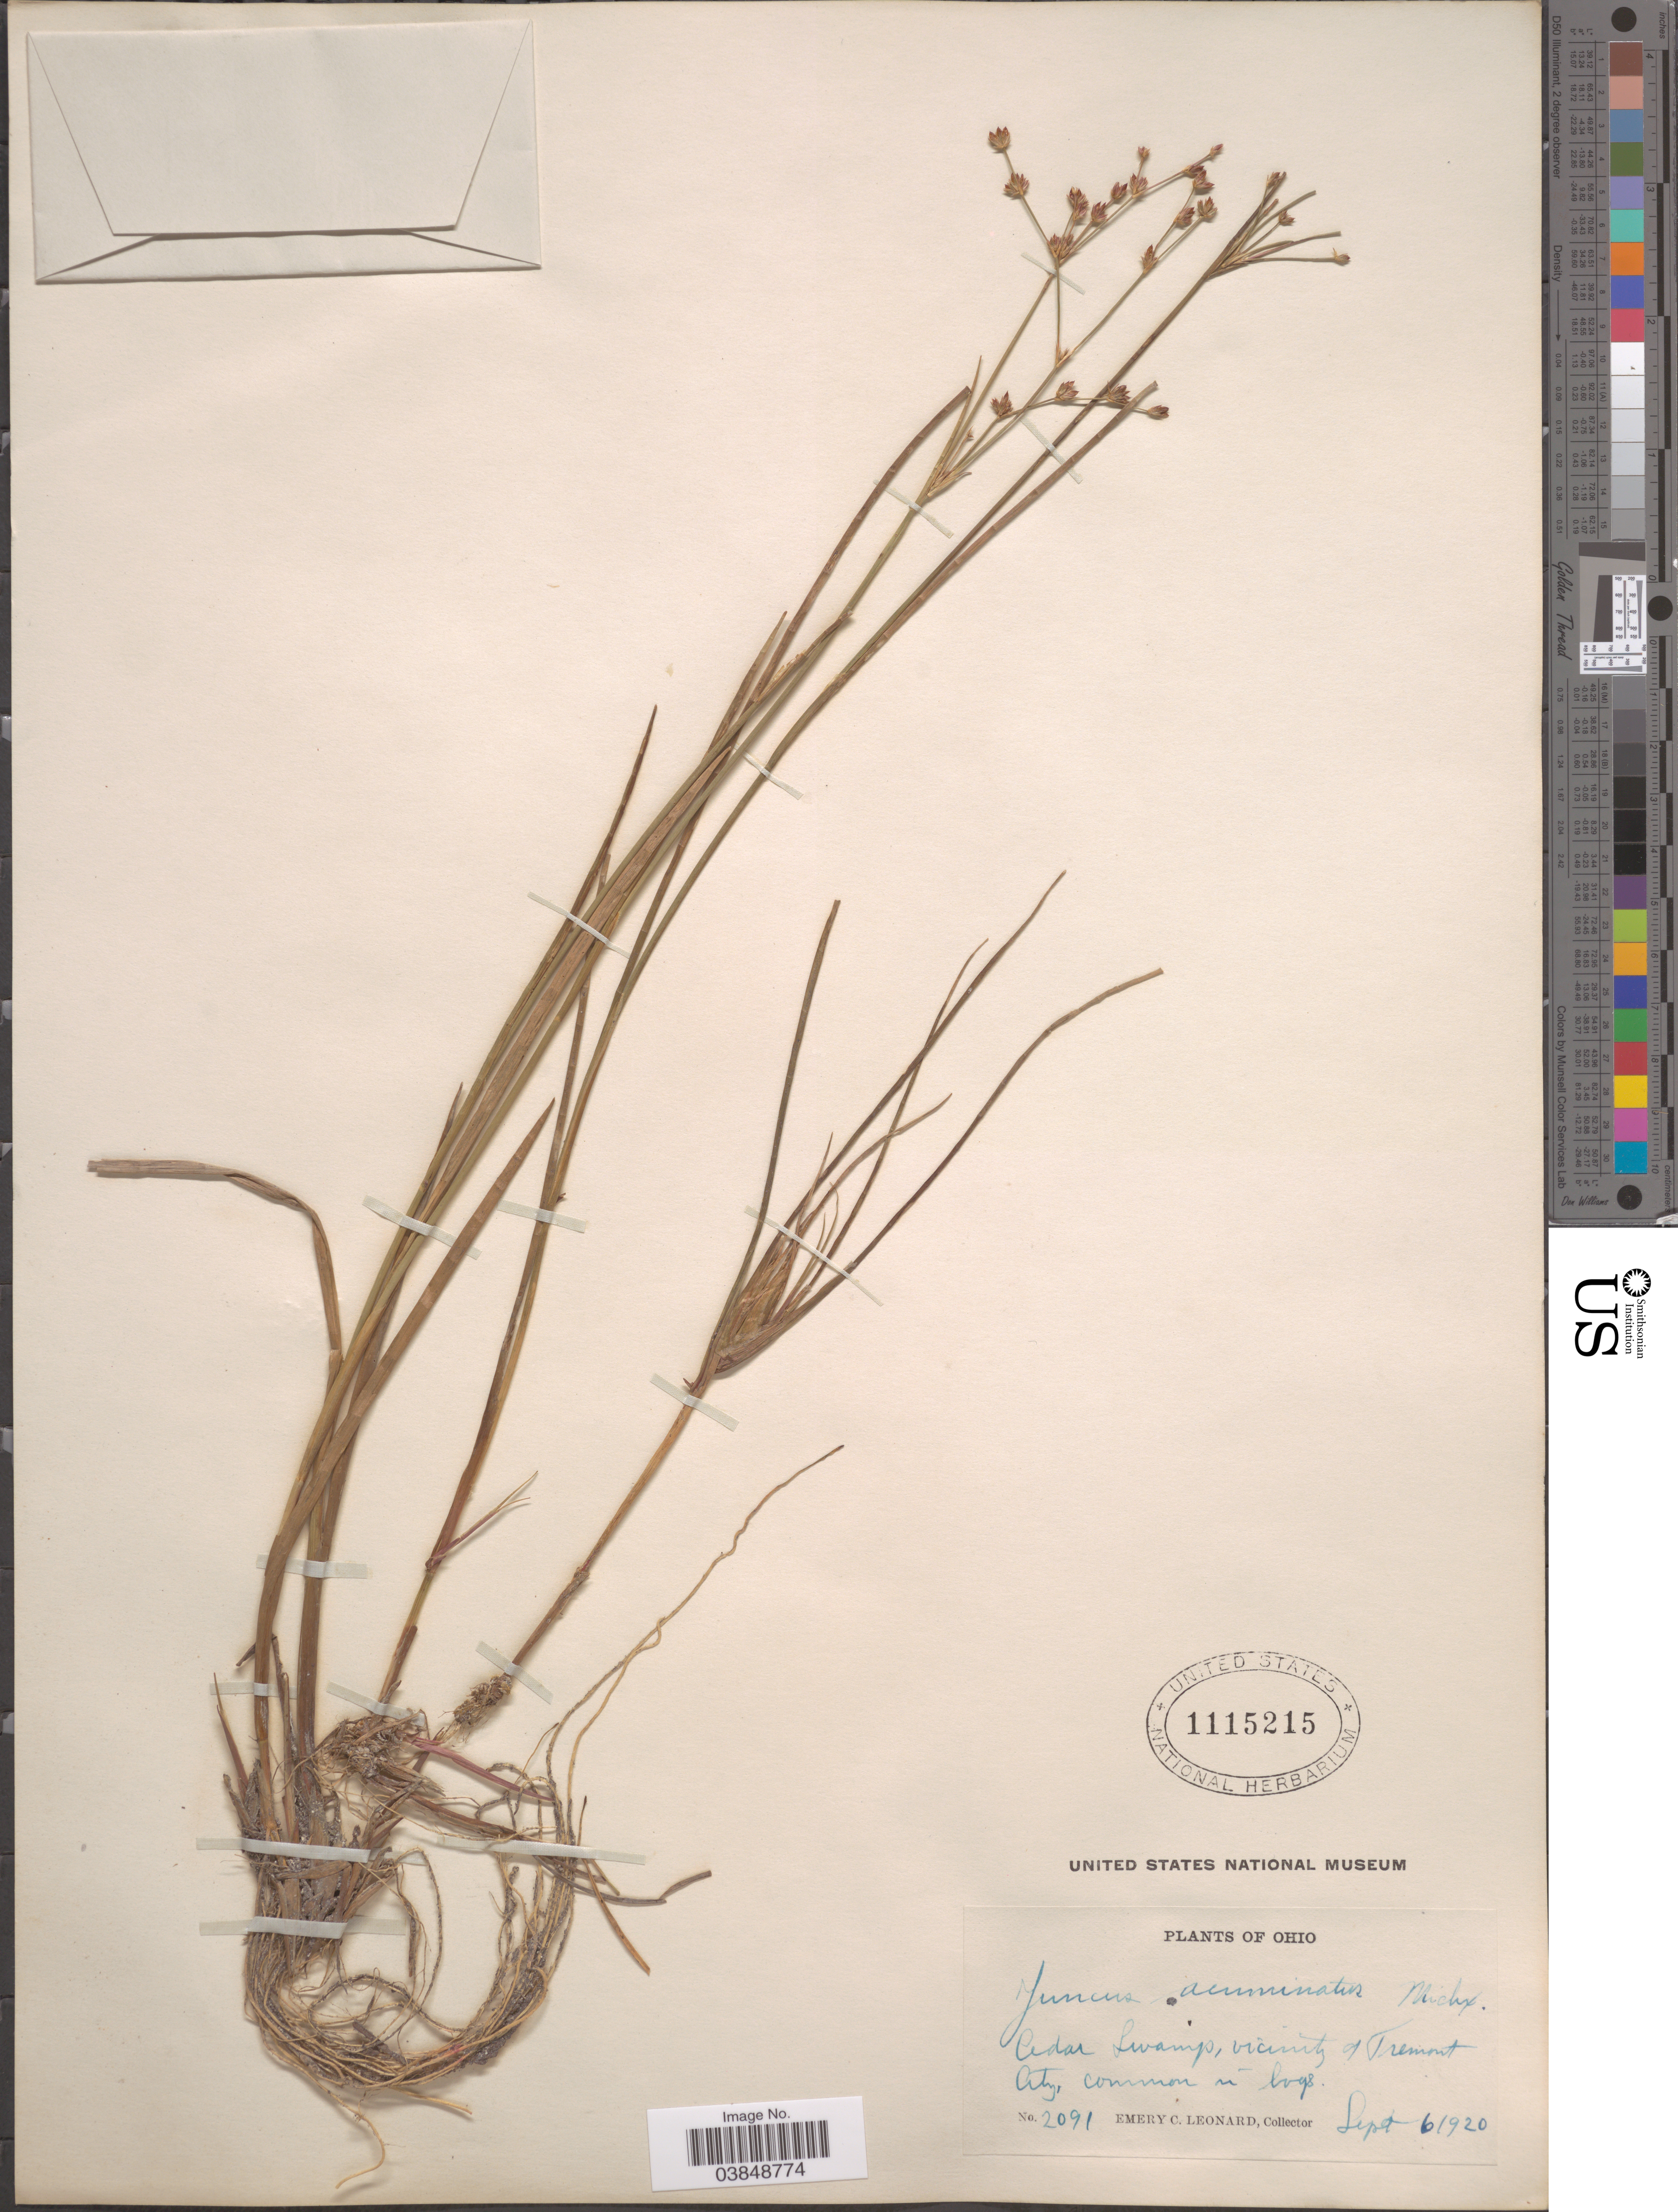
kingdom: Plantae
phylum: Tracheophyta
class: Liliopsida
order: Poales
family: Juncaceae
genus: Juncus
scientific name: Juncus acuminatus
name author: Michx.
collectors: E. C. Leonard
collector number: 2091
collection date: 1920-09-06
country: United States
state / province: Ohio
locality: Cedar Swamp, vicinity of Tremont City, common in bogs.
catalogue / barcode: US 1115215